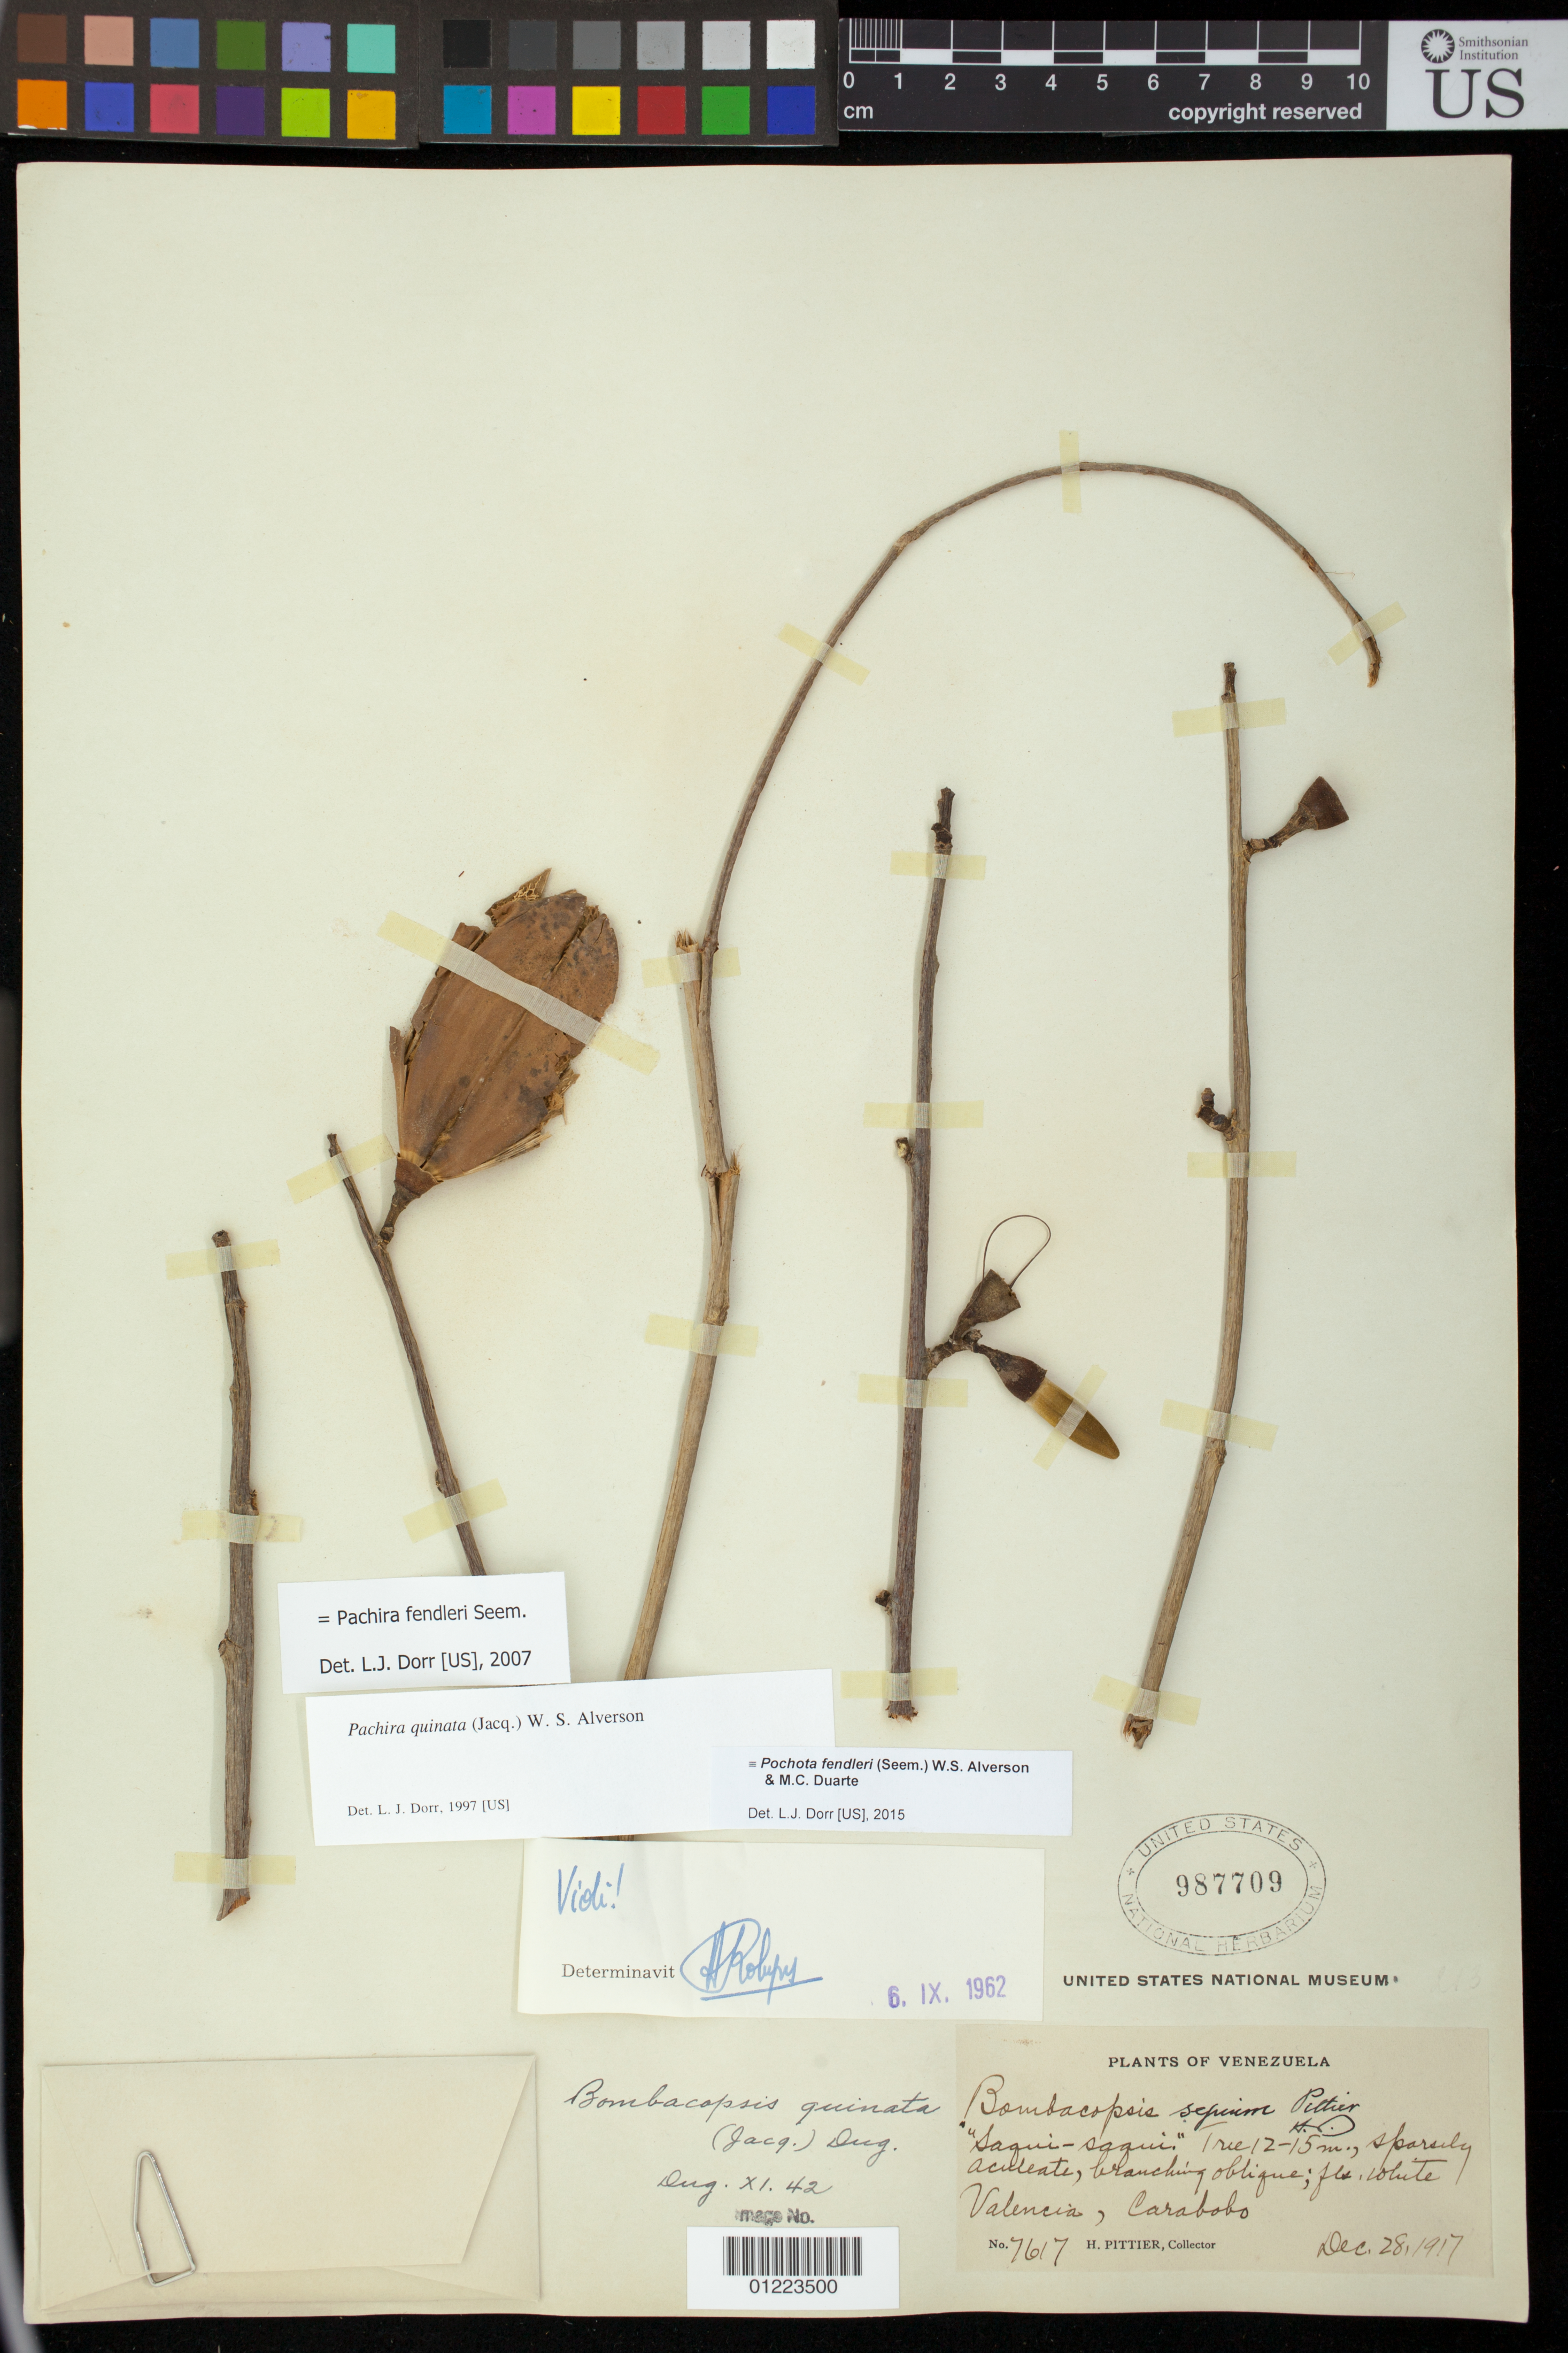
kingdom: Plantae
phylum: Tracheophyta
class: Magnoliopsida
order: Malvales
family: Malvaceae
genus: Pochota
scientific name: Pochota fendleri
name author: (Seem.) W.S. Alverson & M.C. Duarte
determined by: Dorr, L. J., (BOT), Smithsonian Institution - National Museum of Natural History (UNITED STATES)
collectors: H. F. Pittier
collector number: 7617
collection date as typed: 12/28/1917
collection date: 1917-12-28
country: Venezuela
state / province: Carabobo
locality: Valencia, Carabobo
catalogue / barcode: US 987709